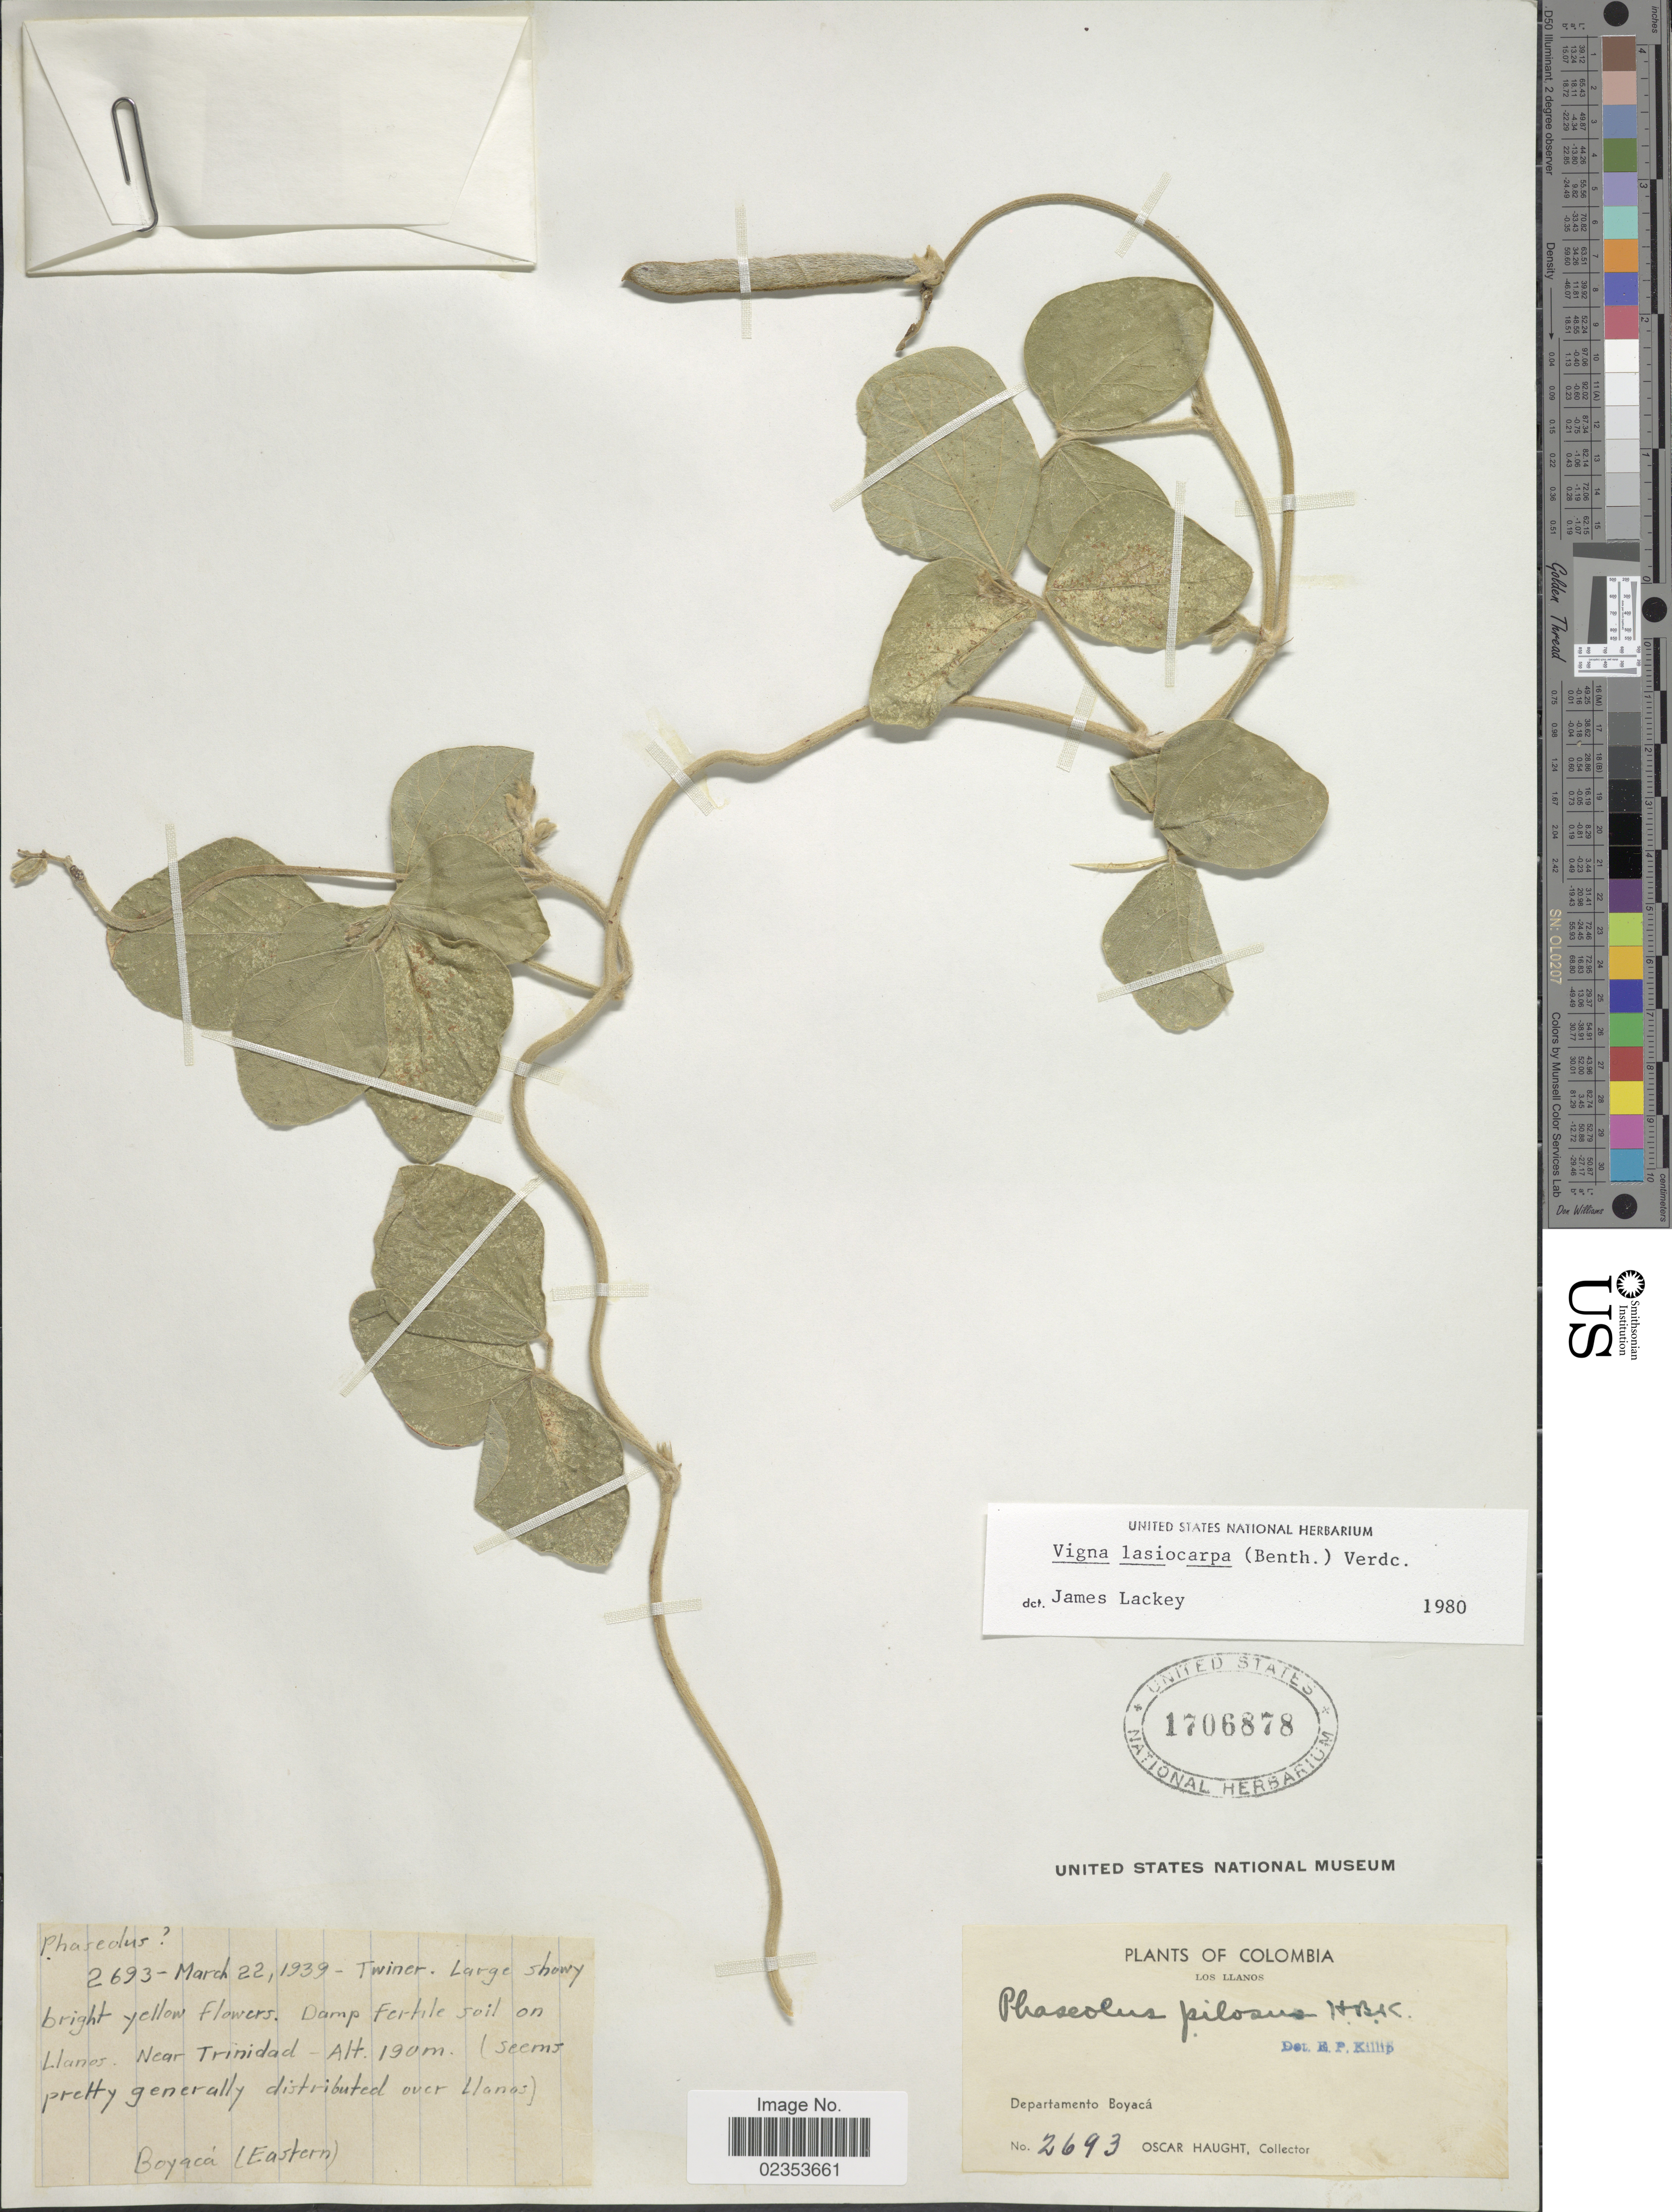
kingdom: Plantae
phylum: Tracheophyta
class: Magnoliopsida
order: Fabales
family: Fabaceae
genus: Vigna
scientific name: Vigna lasiocarpa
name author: (Benth.) Verdc.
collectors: O. L. Haught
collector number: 2693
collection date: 1939-03-22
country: Colombia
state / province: Boyacá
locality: Los Llanos. Departamento Boyaca. Near Trinidad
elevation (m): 190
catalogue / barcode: US 1706878